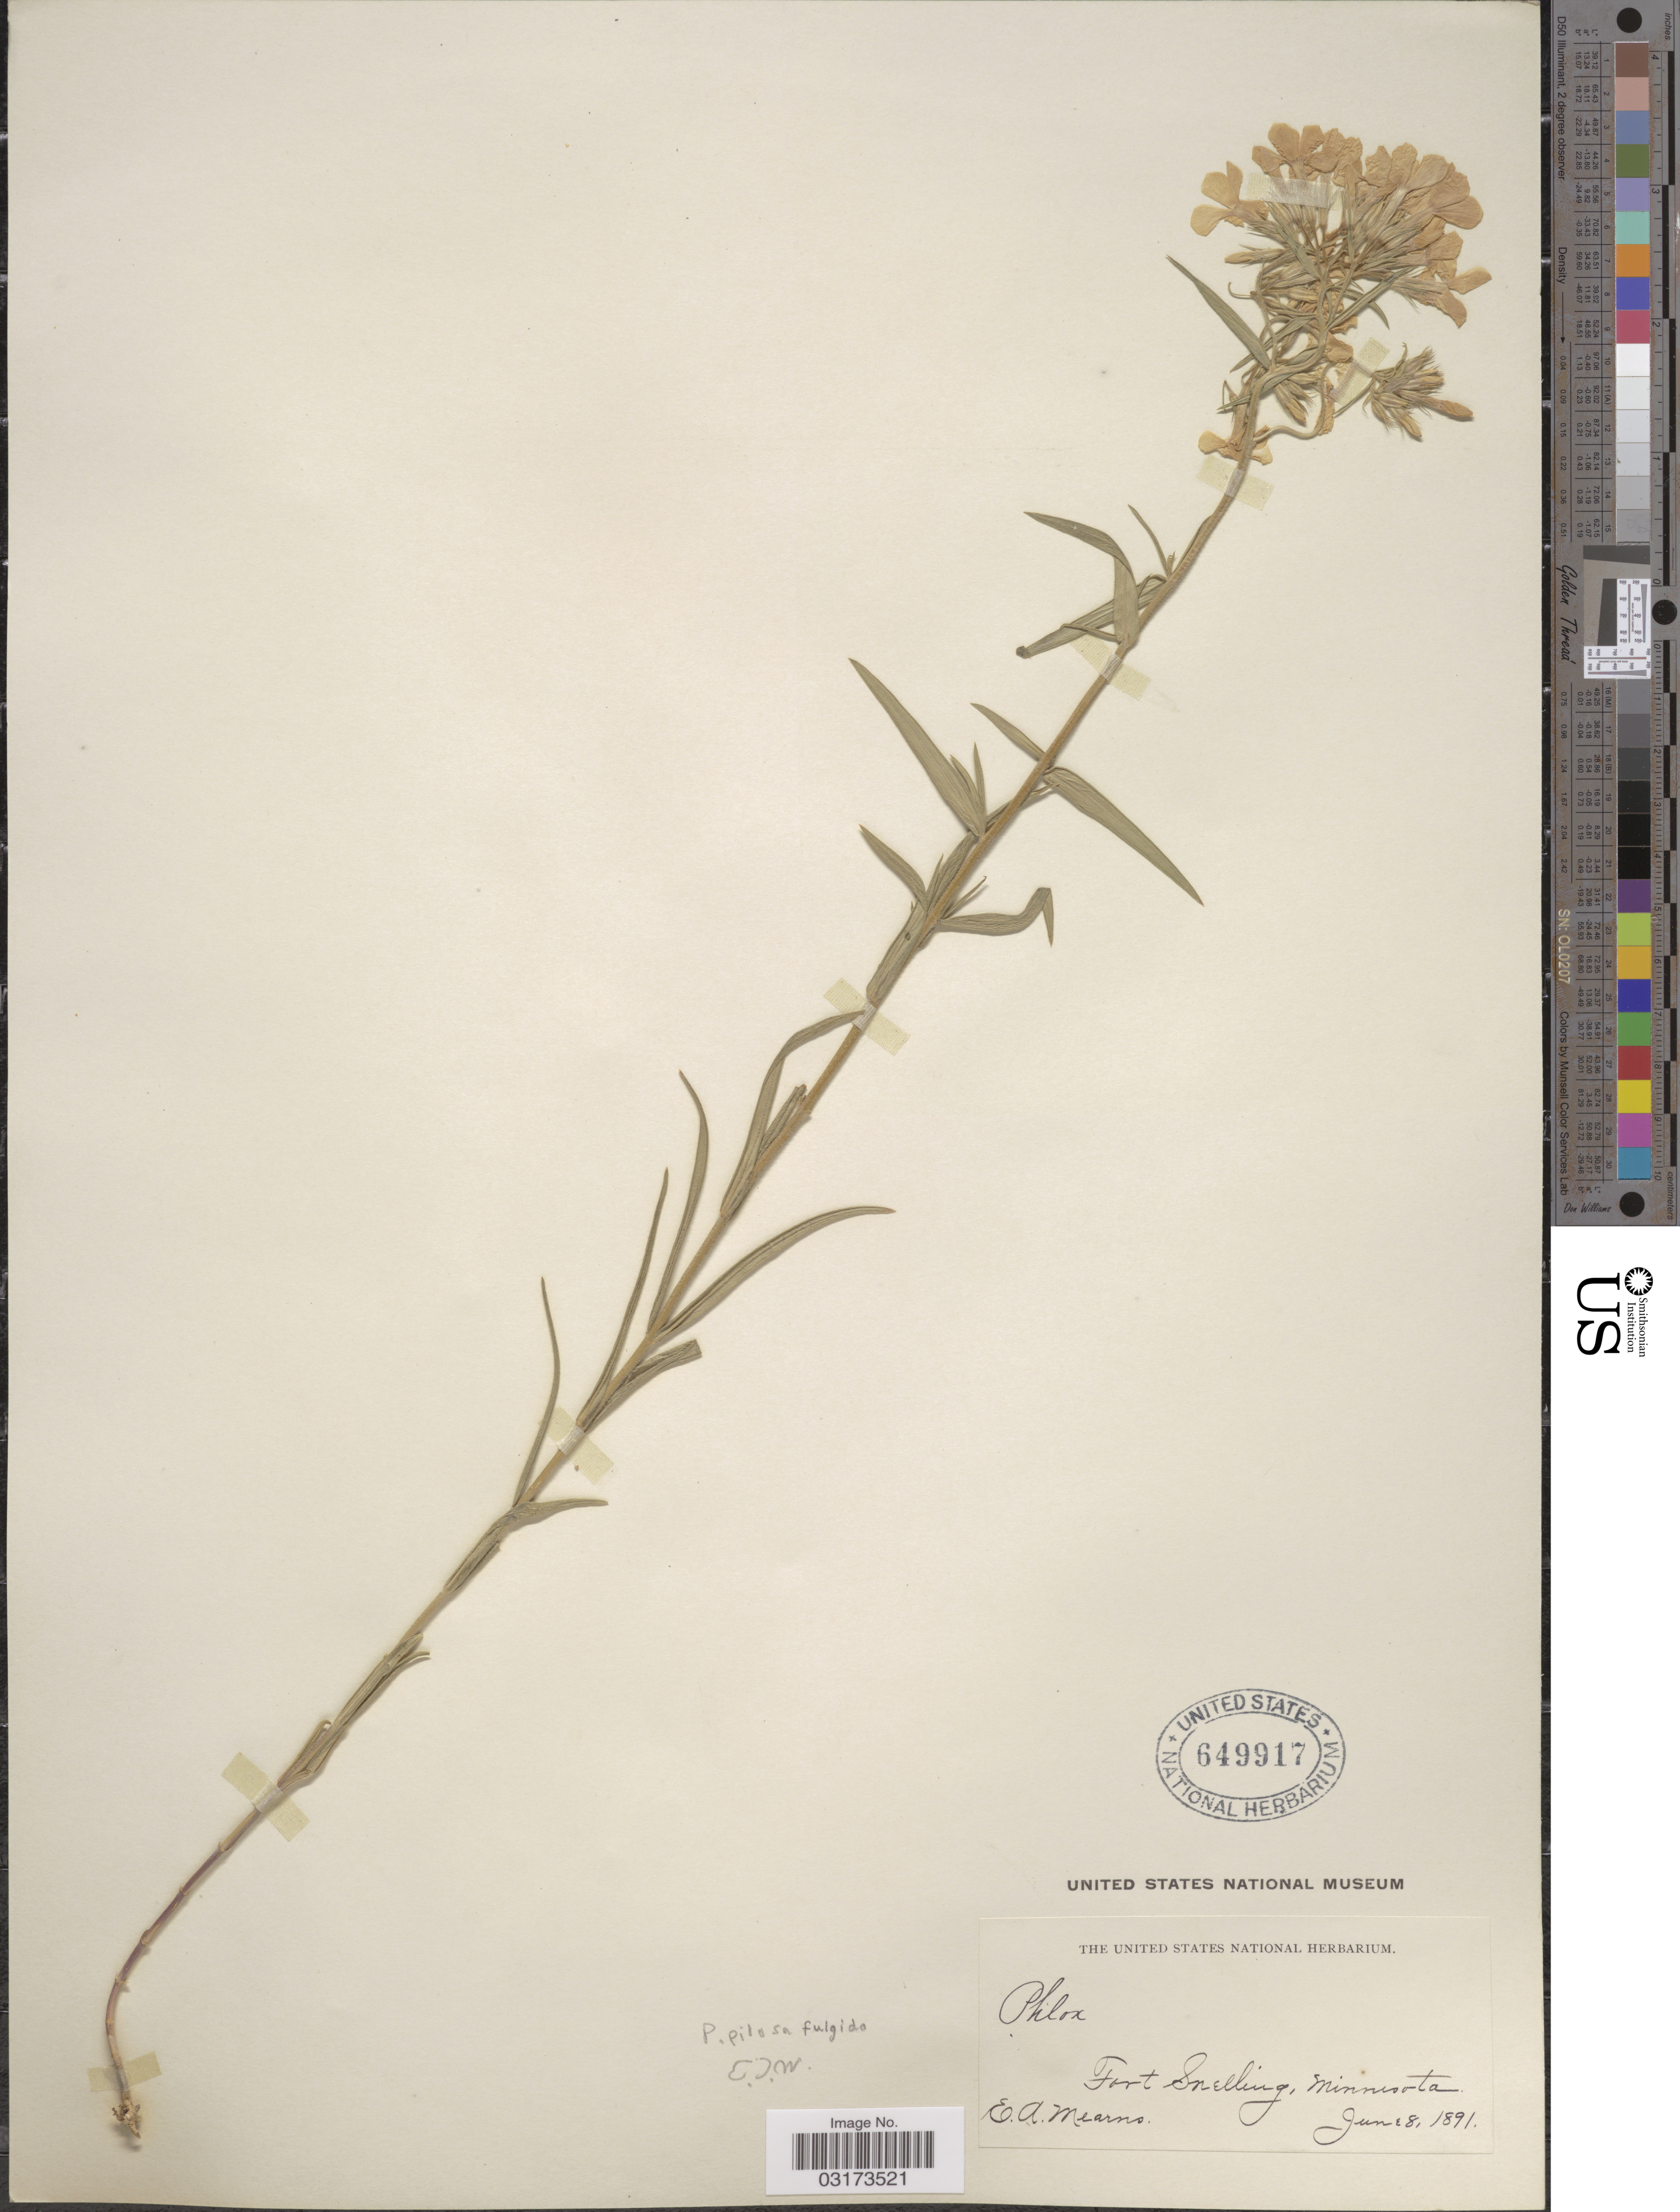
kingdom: Plantae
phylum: Tracheophyta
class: Magnoliopsida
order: Ericales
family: Polemoniaceae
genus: Phlox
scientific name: Phlox pilosa subsp. fulgida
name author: (Wherry) Wherry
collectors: E. A. Mearns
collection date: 1891-06-08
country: United States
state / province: Minnesota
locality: Fort Snelling.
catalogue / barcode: US 649917